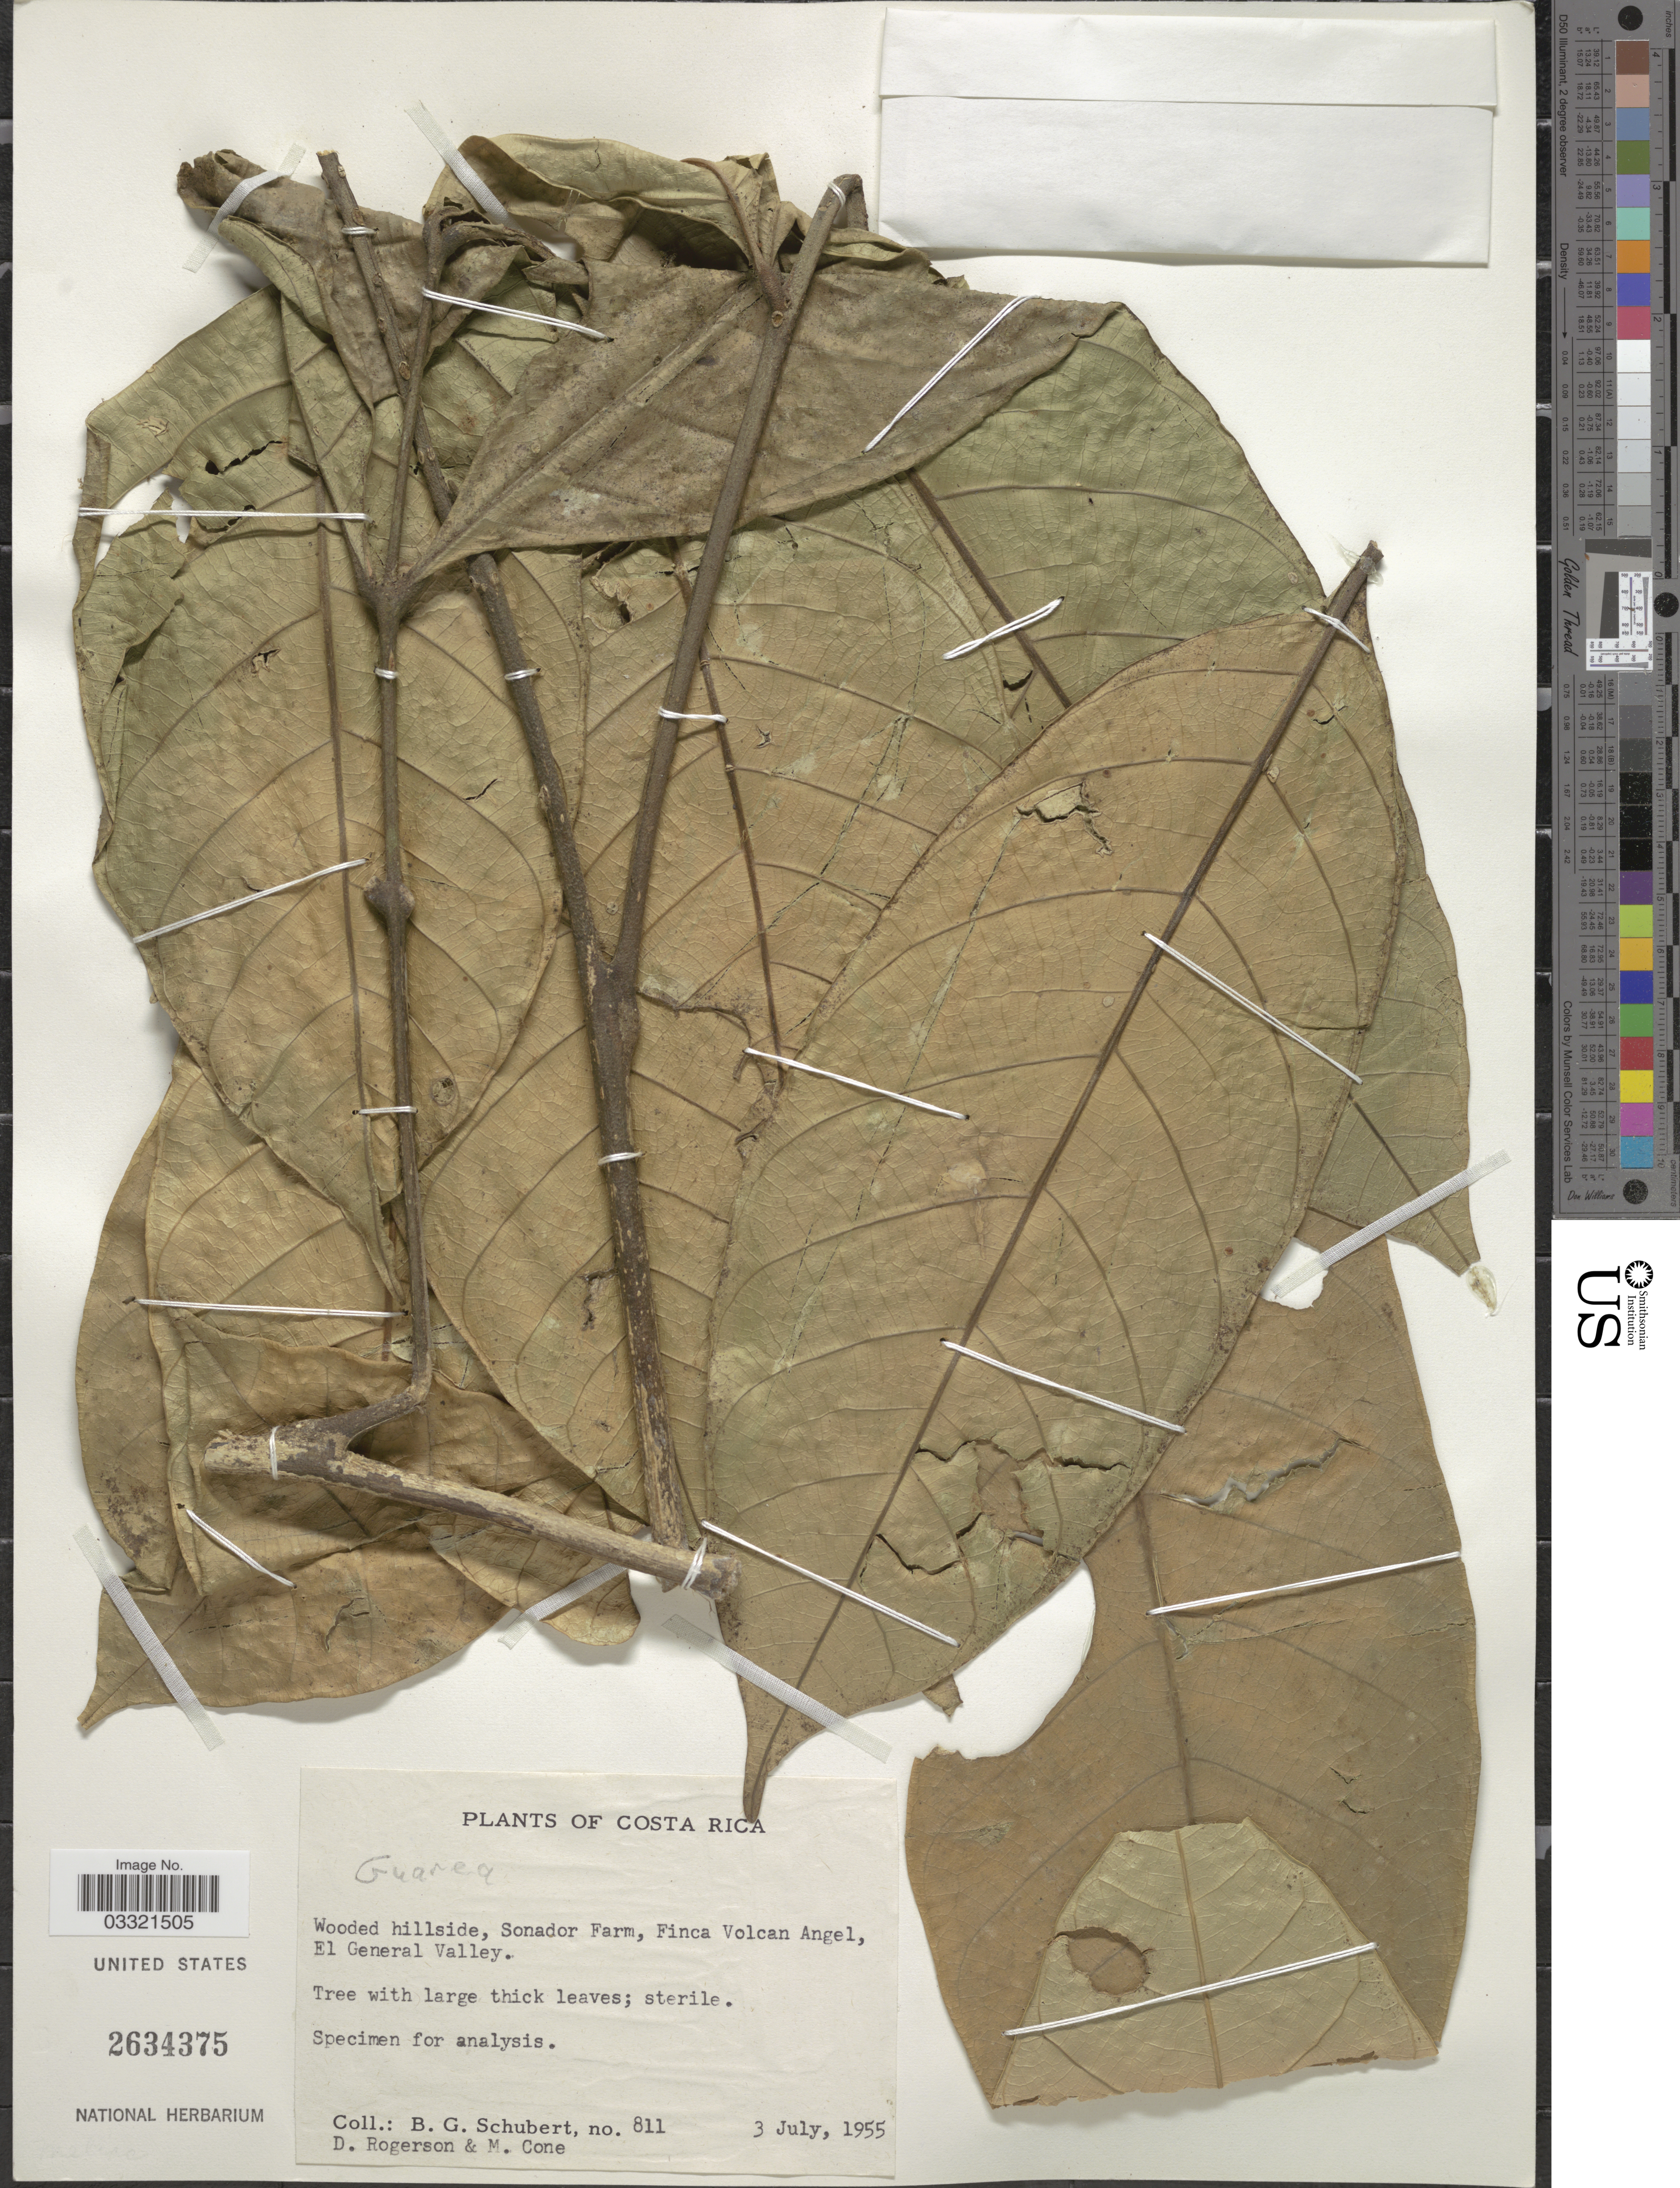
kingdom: Plantae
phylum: Tracheophyta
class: Magnoliopsida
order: Sapindales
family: Meliaceae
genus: Guarea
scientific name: Guarea sp.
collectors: B. Schubert, D. Rogerson & M. Cone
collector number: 811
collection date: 1955-07-03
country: Costa Rica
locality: Wooded hillside, Sonador Farm, Finca Volcan Angel, El General Valley.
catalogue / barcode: US 2634375